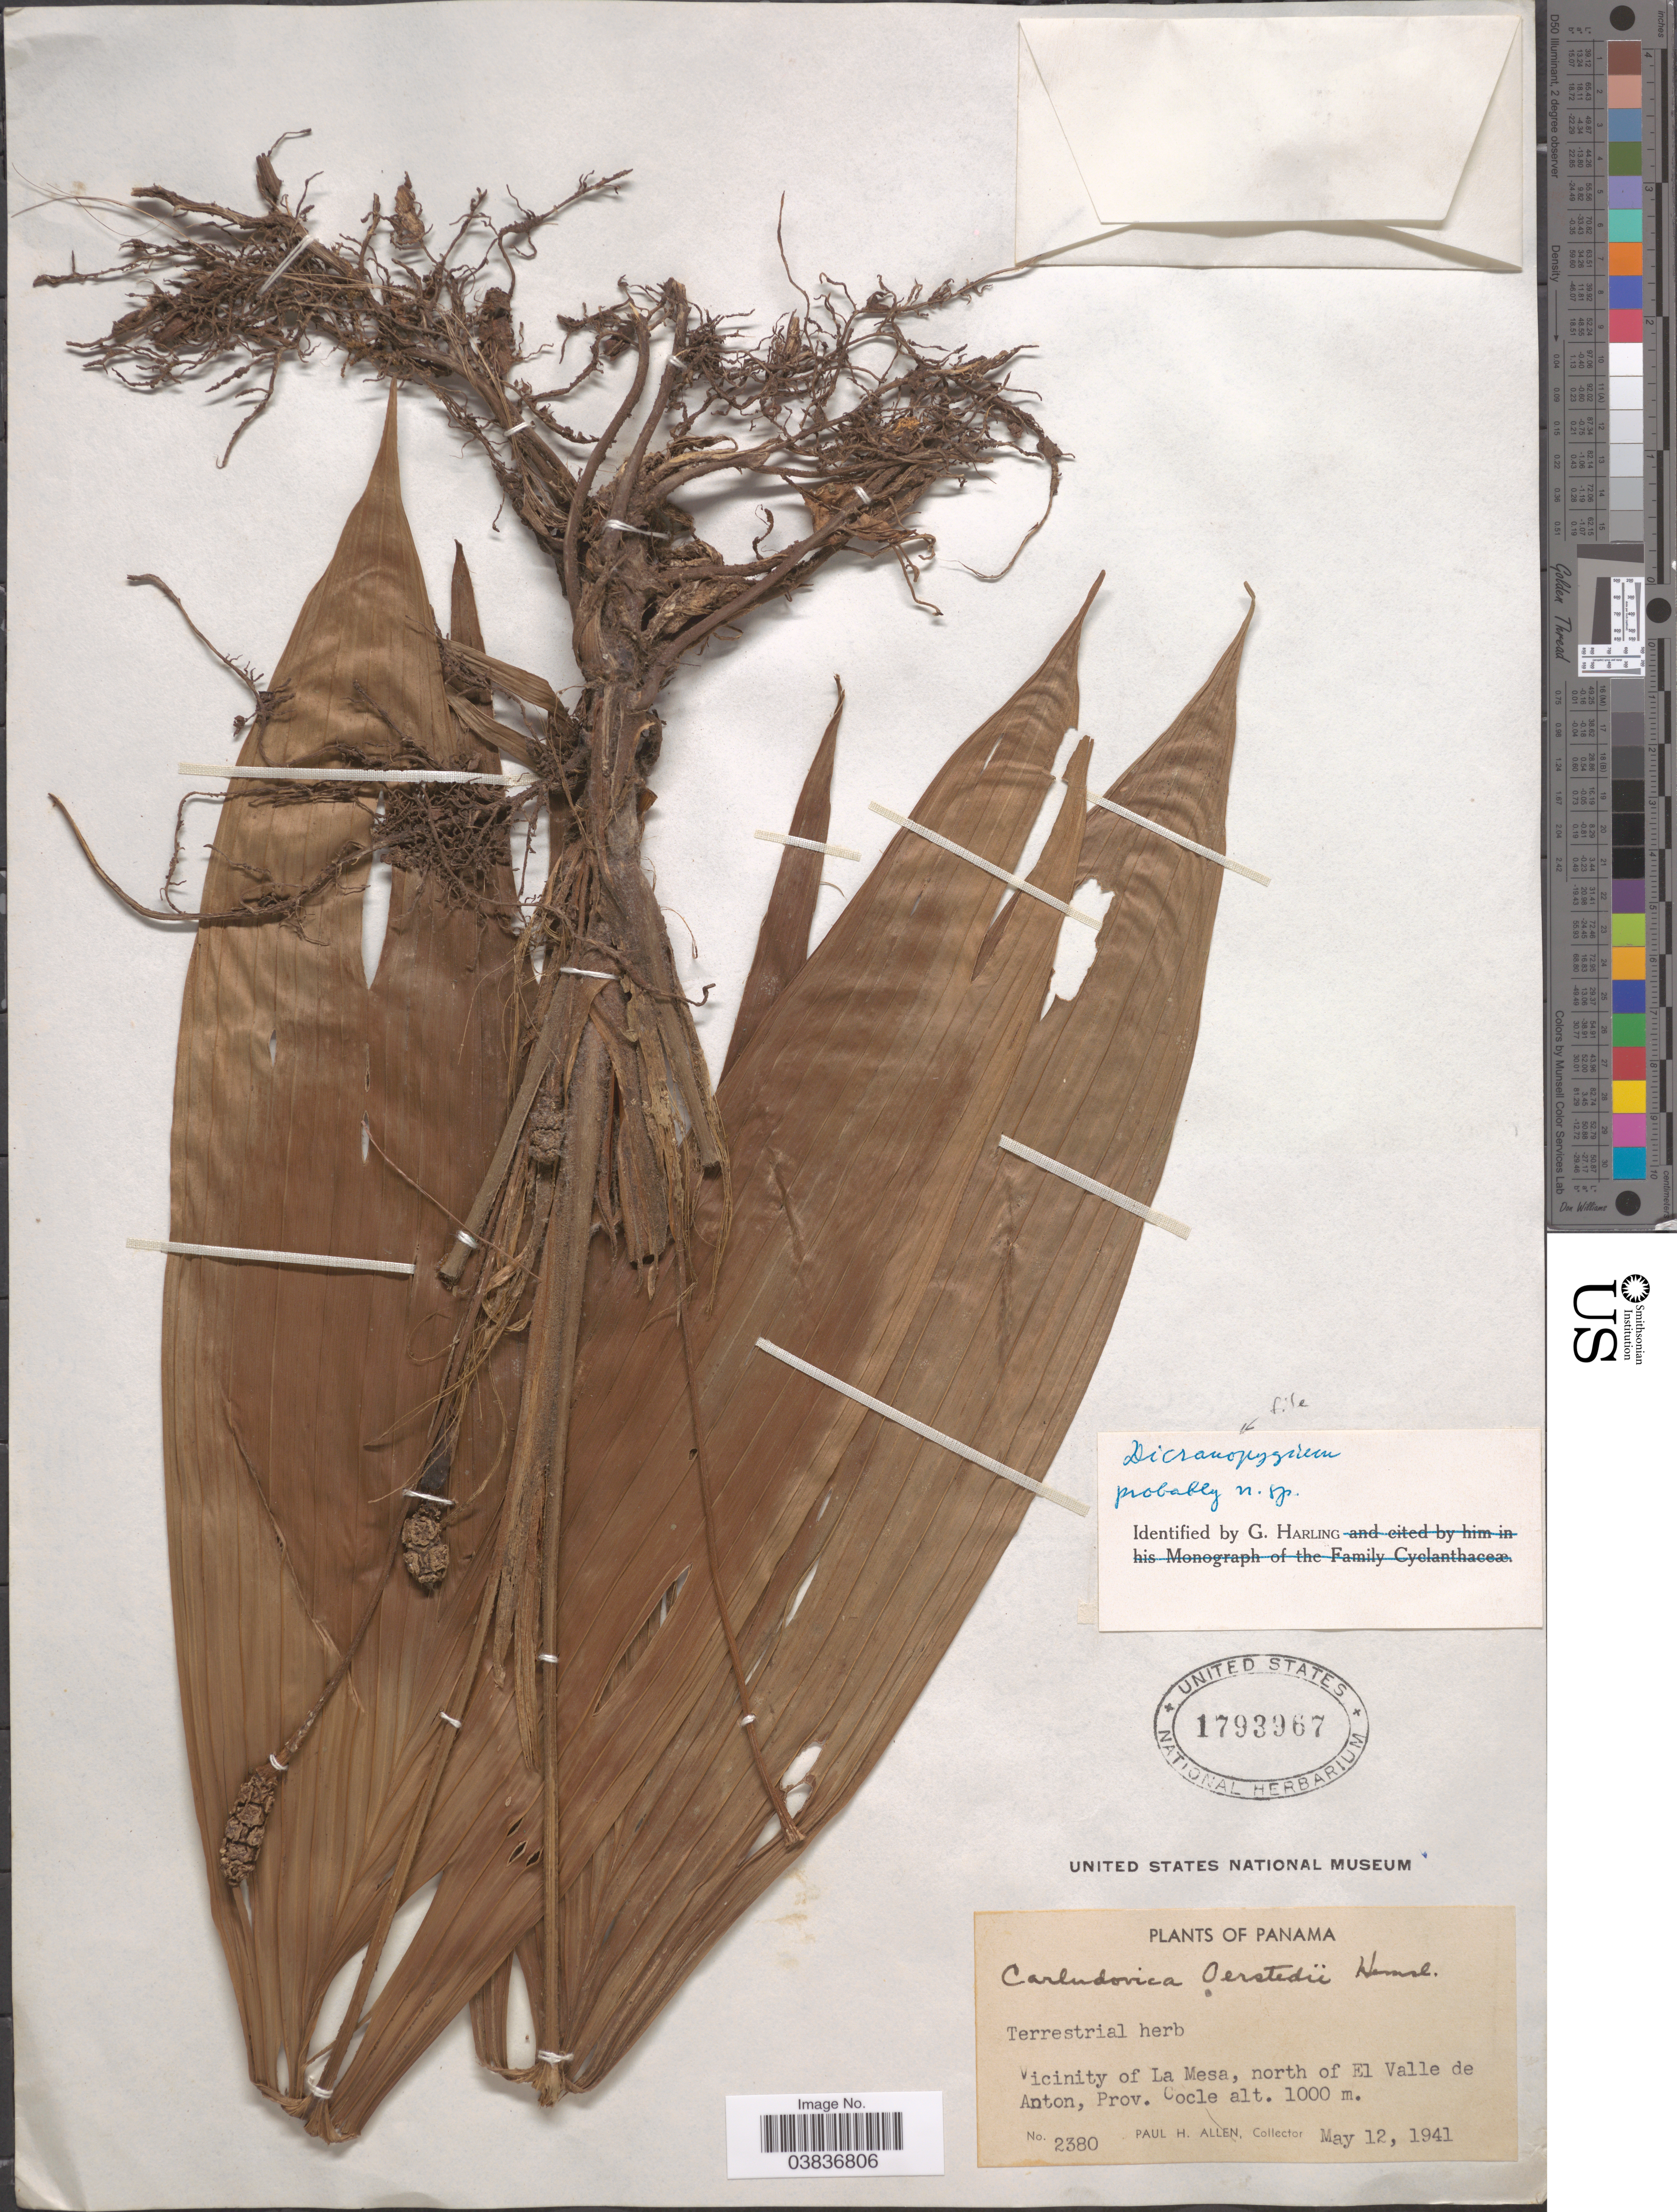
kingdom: Plantae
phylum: Tracheophyta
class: Liliopsida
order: Pandanales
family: Cyclanthaceae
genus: Dicranopygium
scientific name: Dicranopygium sp.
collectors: P. H. Allen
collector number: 2380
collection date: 1941-05-12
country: Panama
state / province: Cocle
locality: Vicinity of La Mesa, north of El Valle de Anton.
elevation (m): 1000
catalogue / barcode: US 1793967